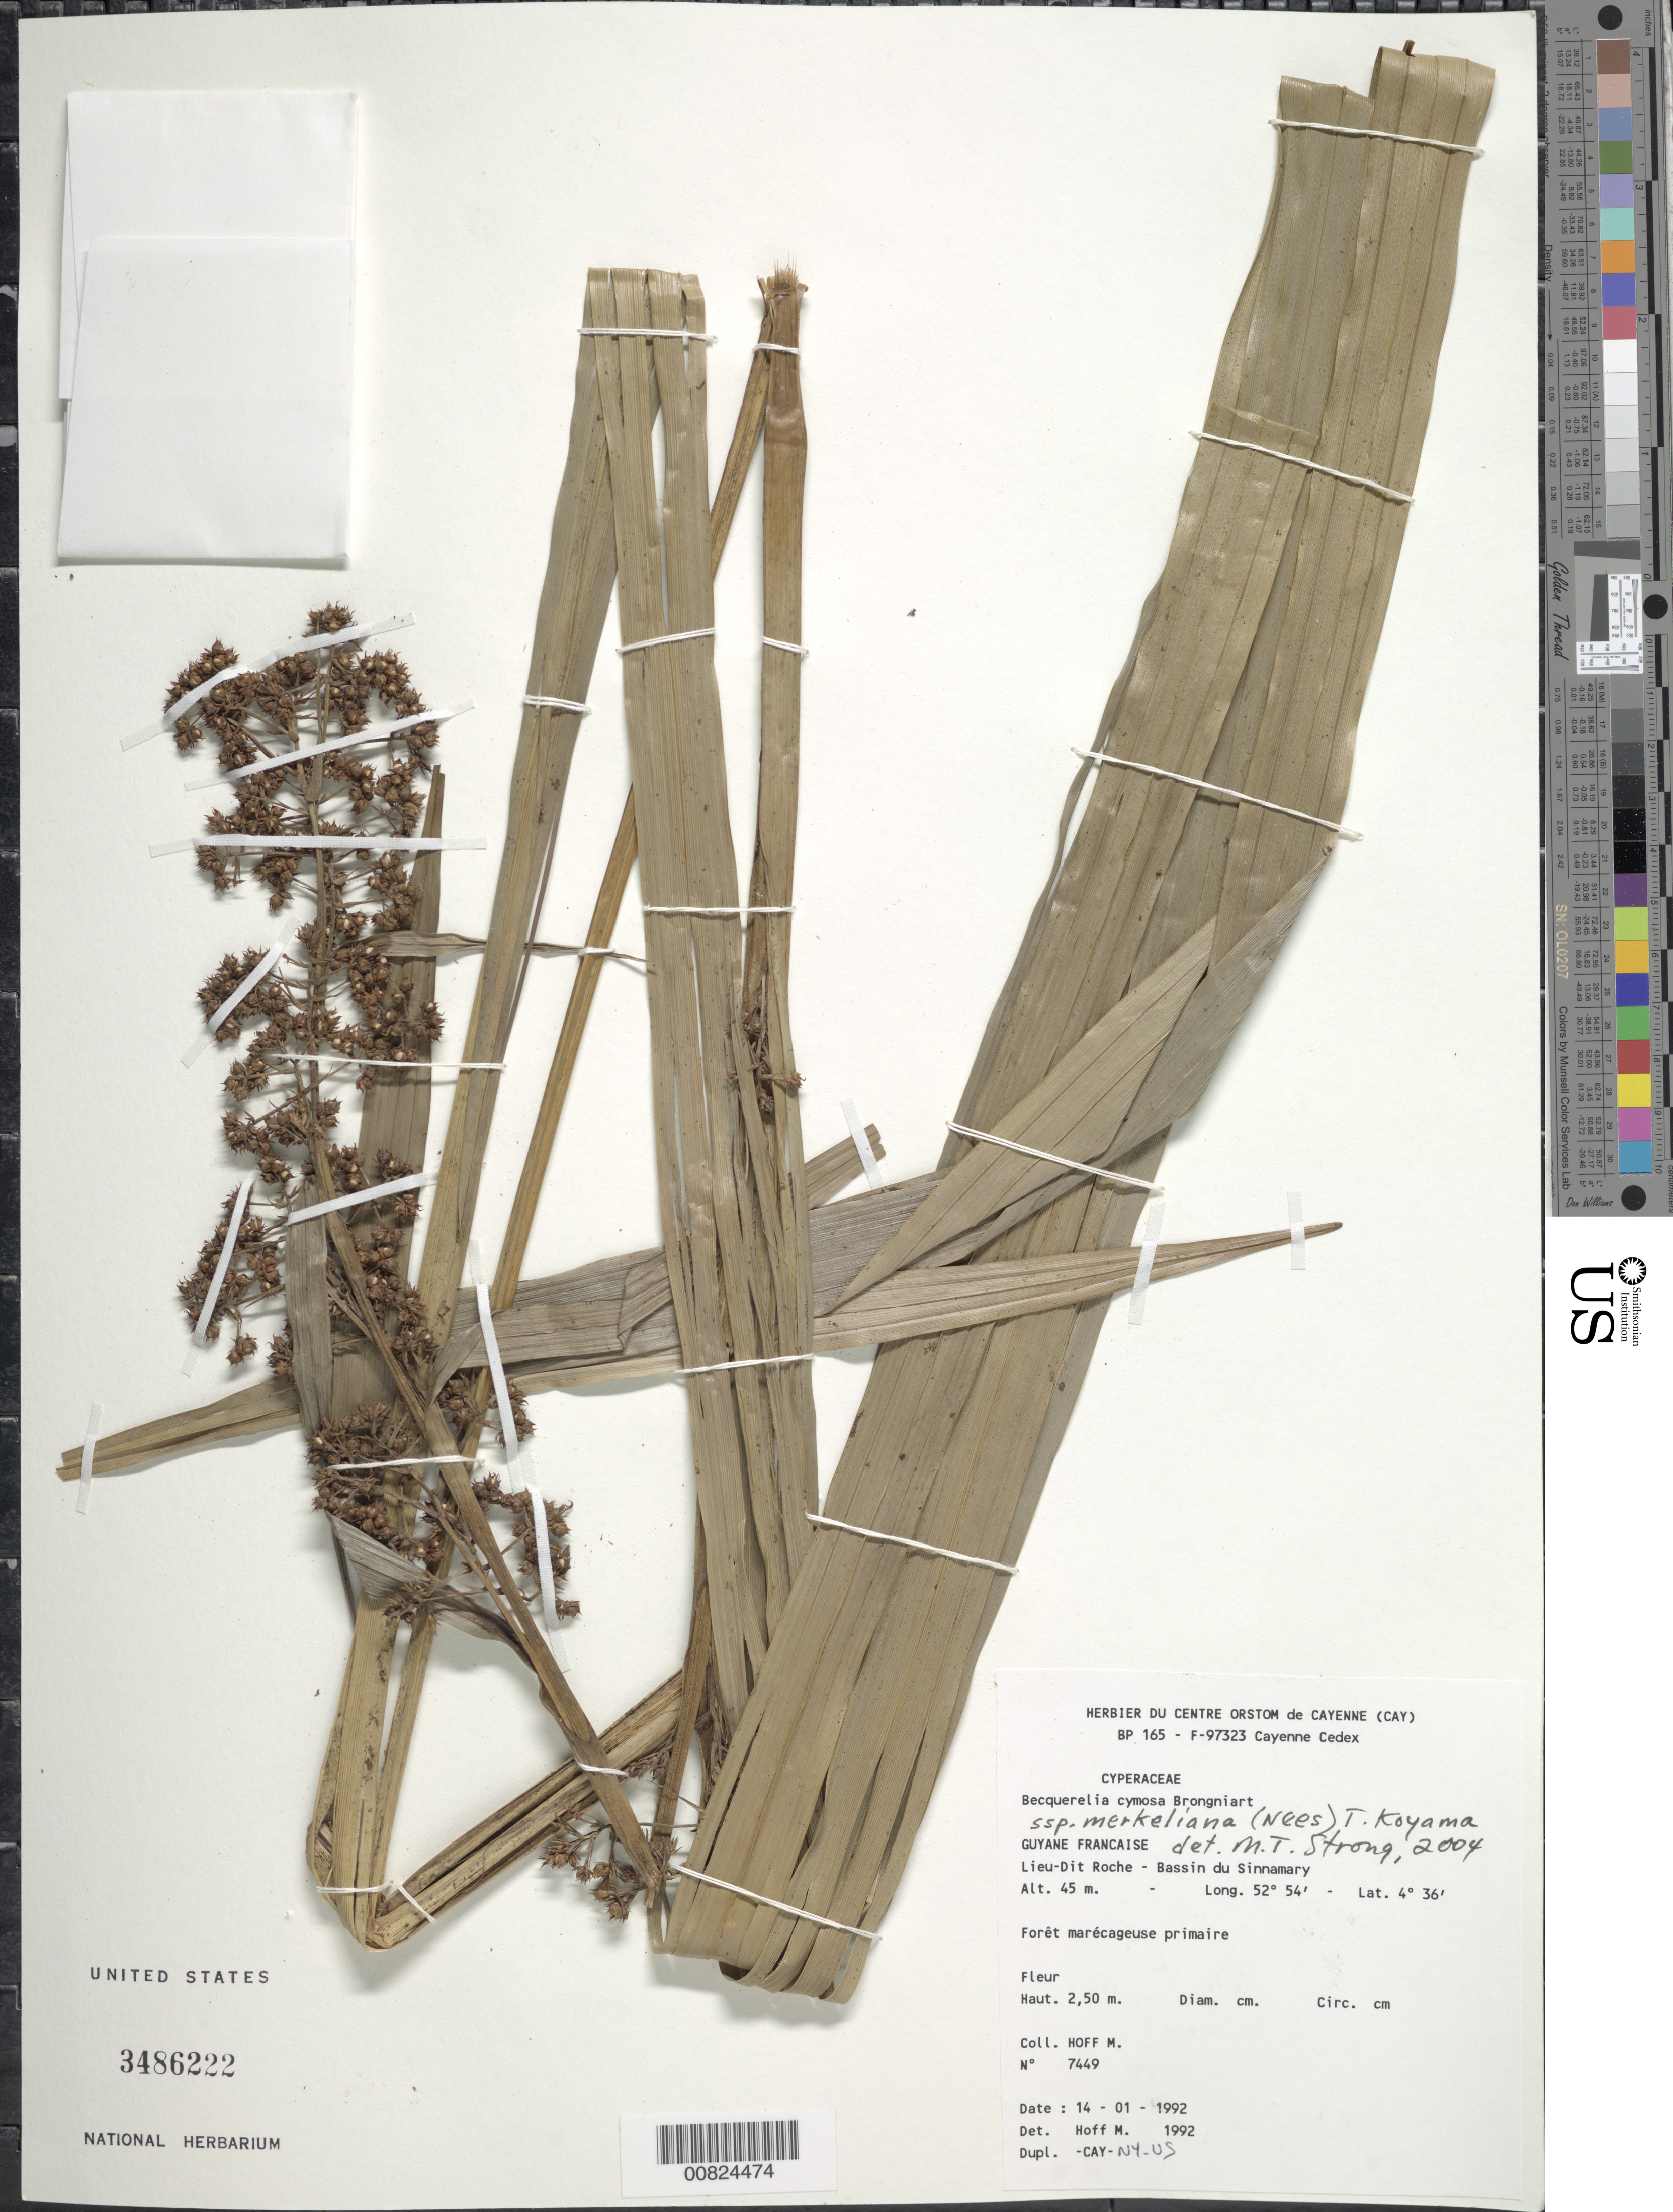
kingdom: Plantae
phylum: Tracheophyta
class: Liliopsida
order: Poales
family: Cyperaceae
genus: Becquerelia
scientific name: Becquerelia cymosa subsp. merkeliana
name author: (Nees) T. Koyama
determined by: Strong, M. T., (US), Smithsonian Institution - National Museum of Natural History (UNITED STATES)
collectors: M. Hoff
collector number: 7449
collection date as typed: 14-Jan-92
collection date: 1992-01-14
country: French Guiana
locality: Lieu-dit Roche, Bassin du Sinnamary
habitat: Forêt marécageuse primaire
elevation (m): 45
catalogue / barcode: US 3486222